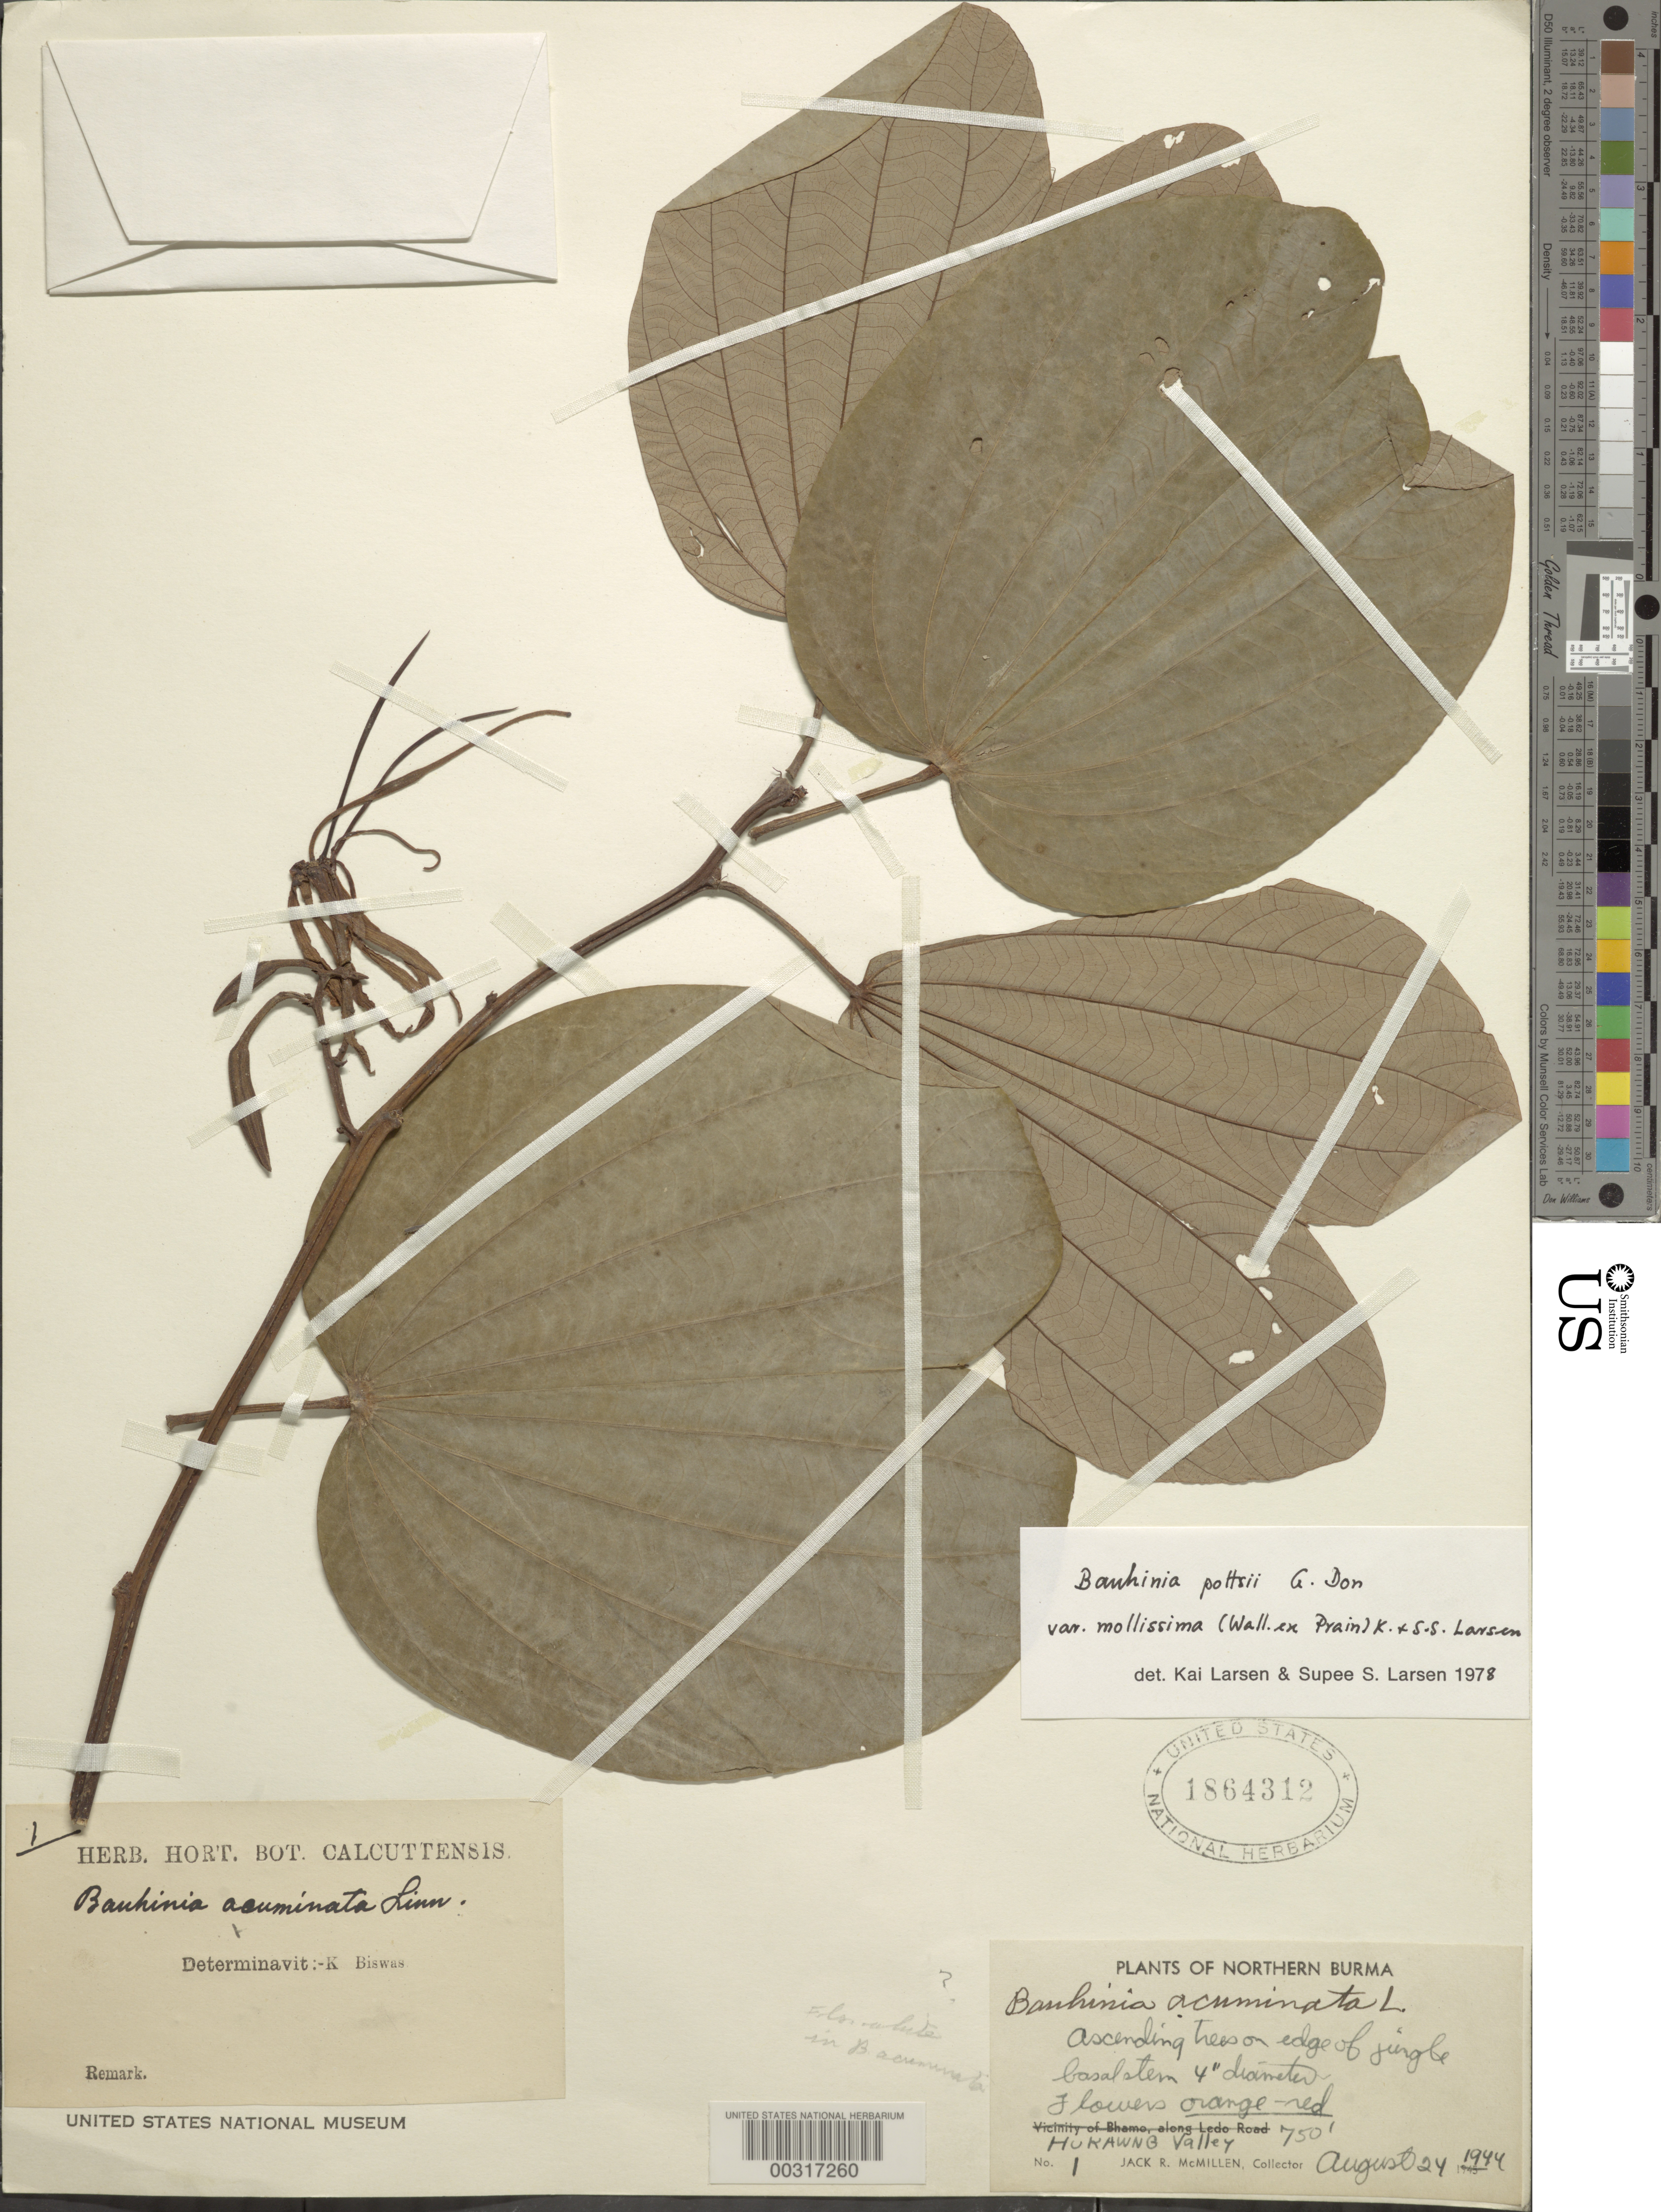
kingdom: Plantae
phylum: Tracheophyta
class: Magnoliopsida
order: Fabales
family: Fabaceae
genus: Bauhinia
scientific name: Bauhinia pottsii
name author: G. Don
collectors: J. McMillen et al.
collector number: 1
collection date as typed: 24 Aug 1944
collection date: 1944-08-24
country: Myanmar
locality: Hukawng Valley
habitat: Edge of jungle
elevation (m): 229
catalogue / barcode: US 1864312